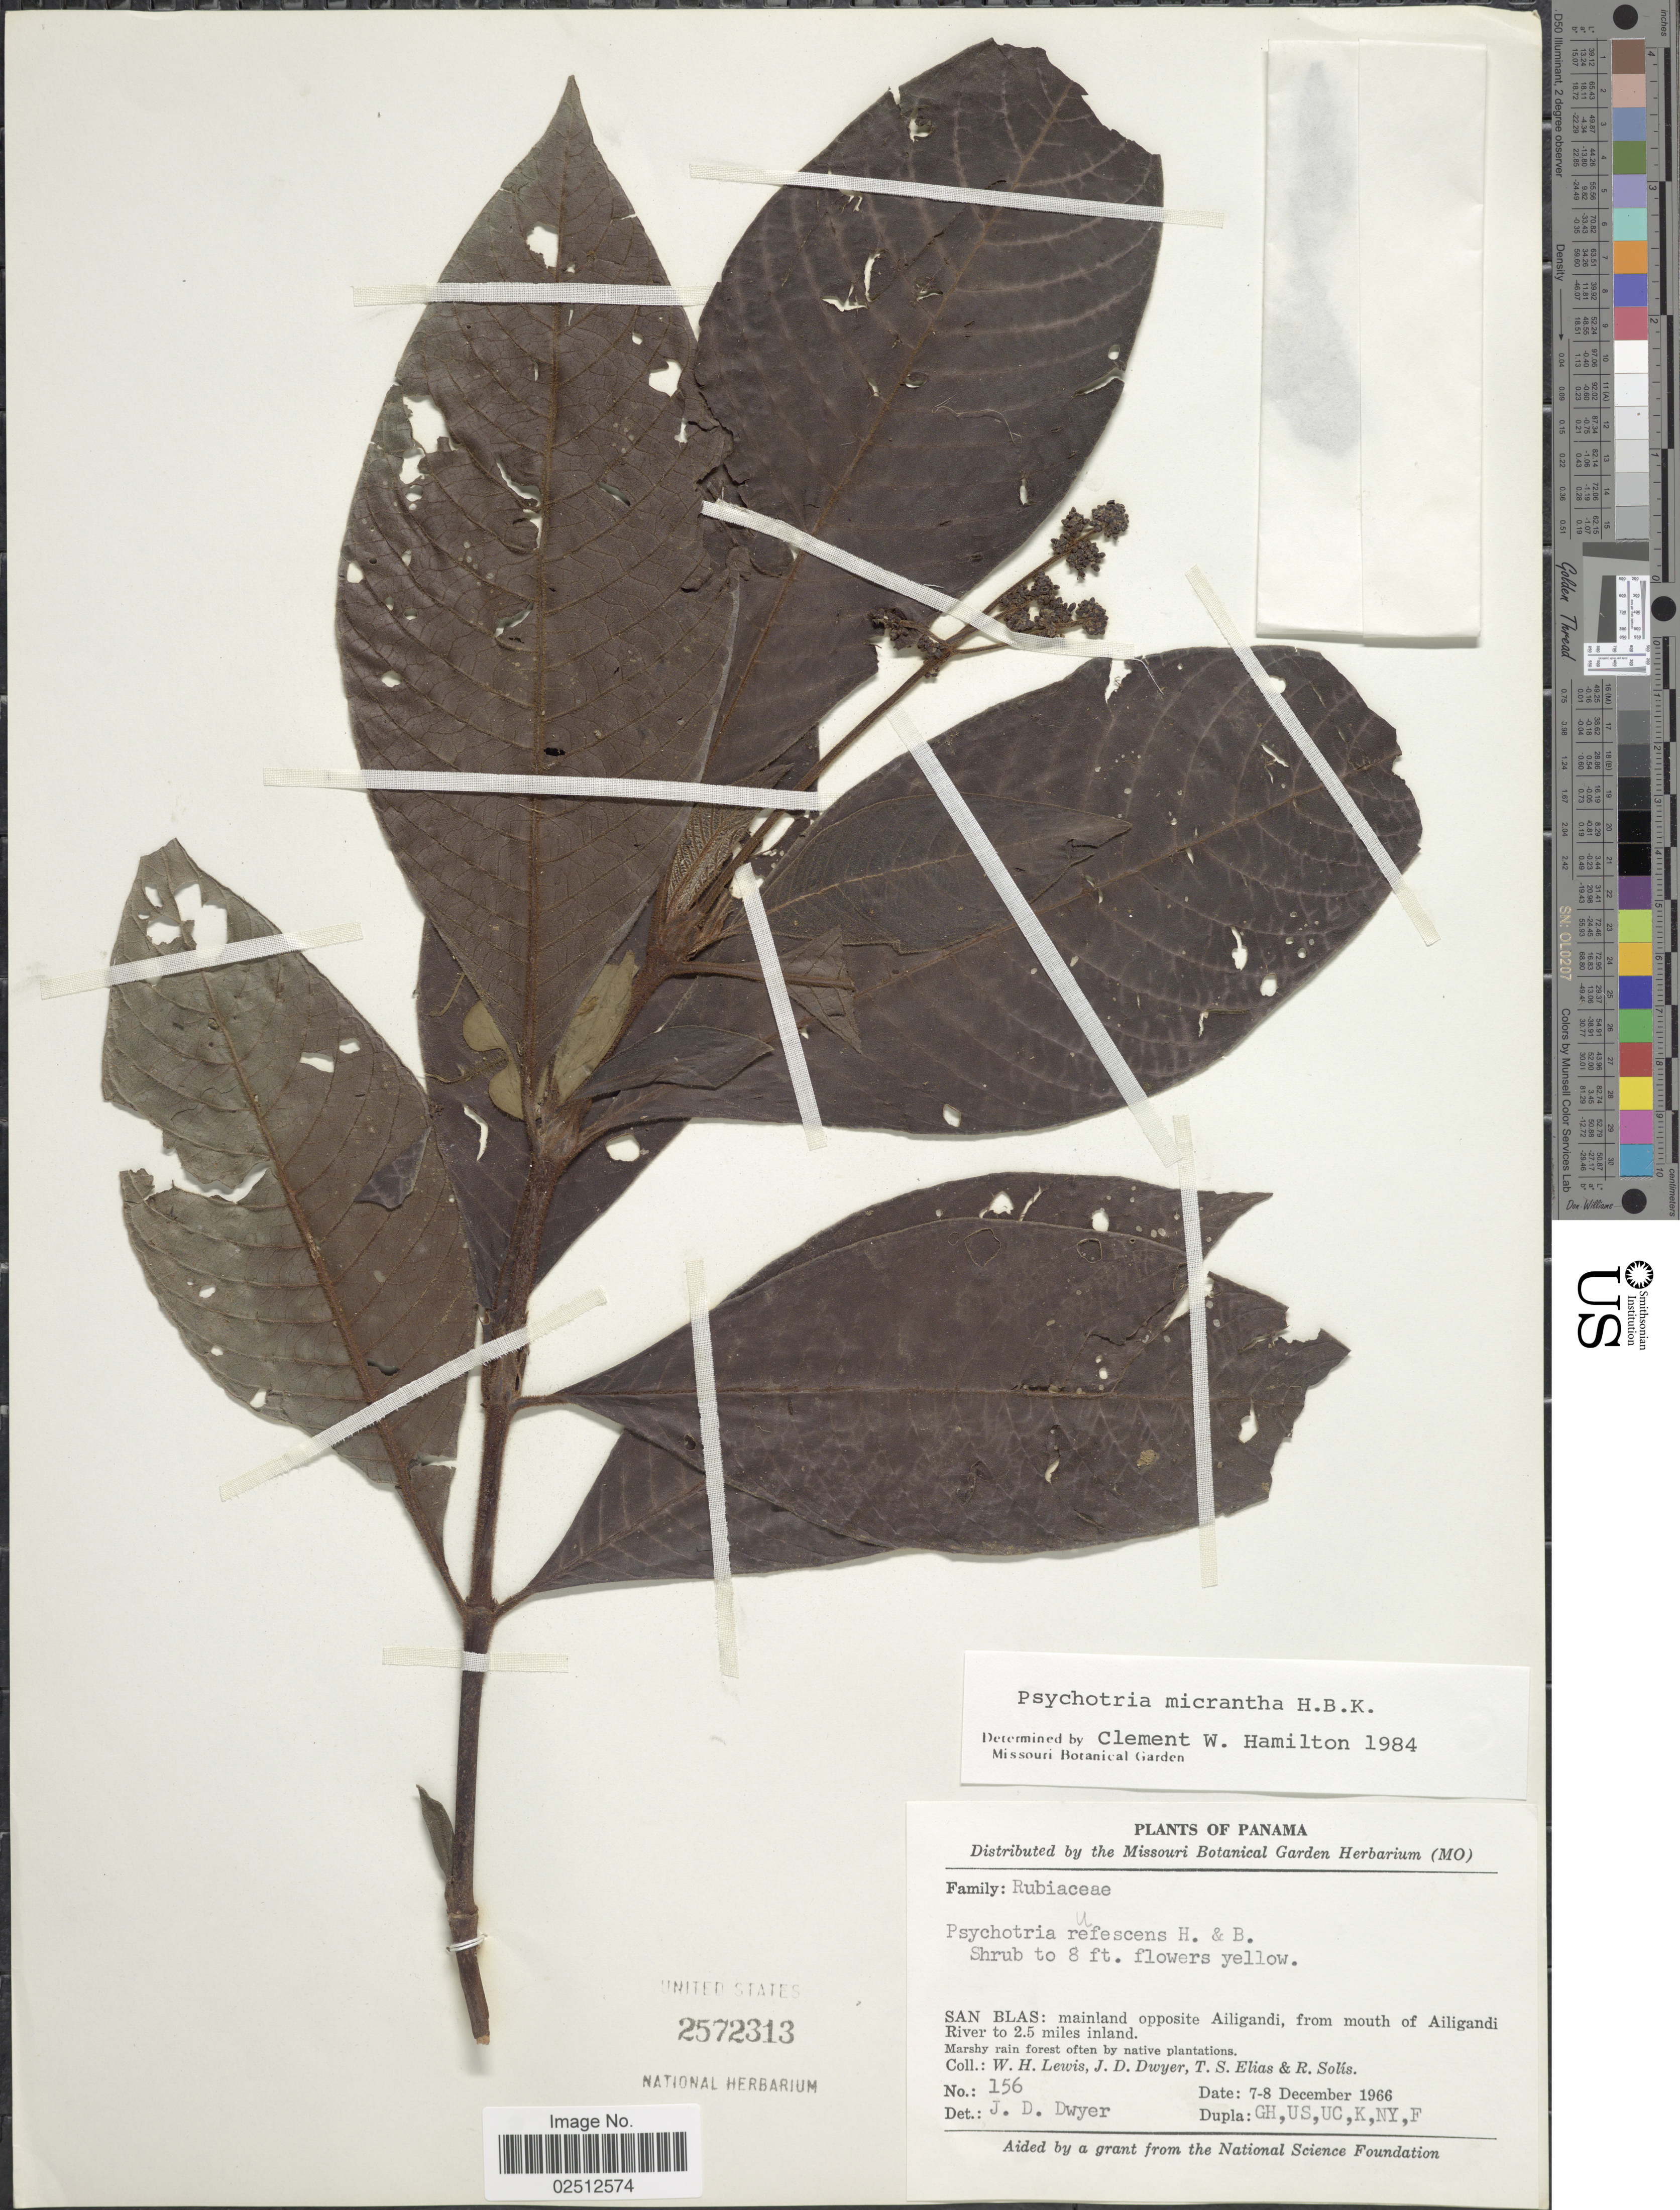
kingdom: Plantae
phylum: Tracheophyta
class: Magnoliopsida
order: Gentianales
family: Rubiaceae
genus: Psychotria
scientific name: Psychotria micrantha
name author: Kunth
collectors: J. D. Dwyer, T. S. Elias & R. Solis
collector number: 156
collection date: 1966-12-07/1966-12-08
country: Panama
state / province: Kuna Yala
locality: San Blas: mainland opposite Ailigandi, from mouth of Ailigandi River to 2.5 miles inland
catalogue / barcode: US 2572313